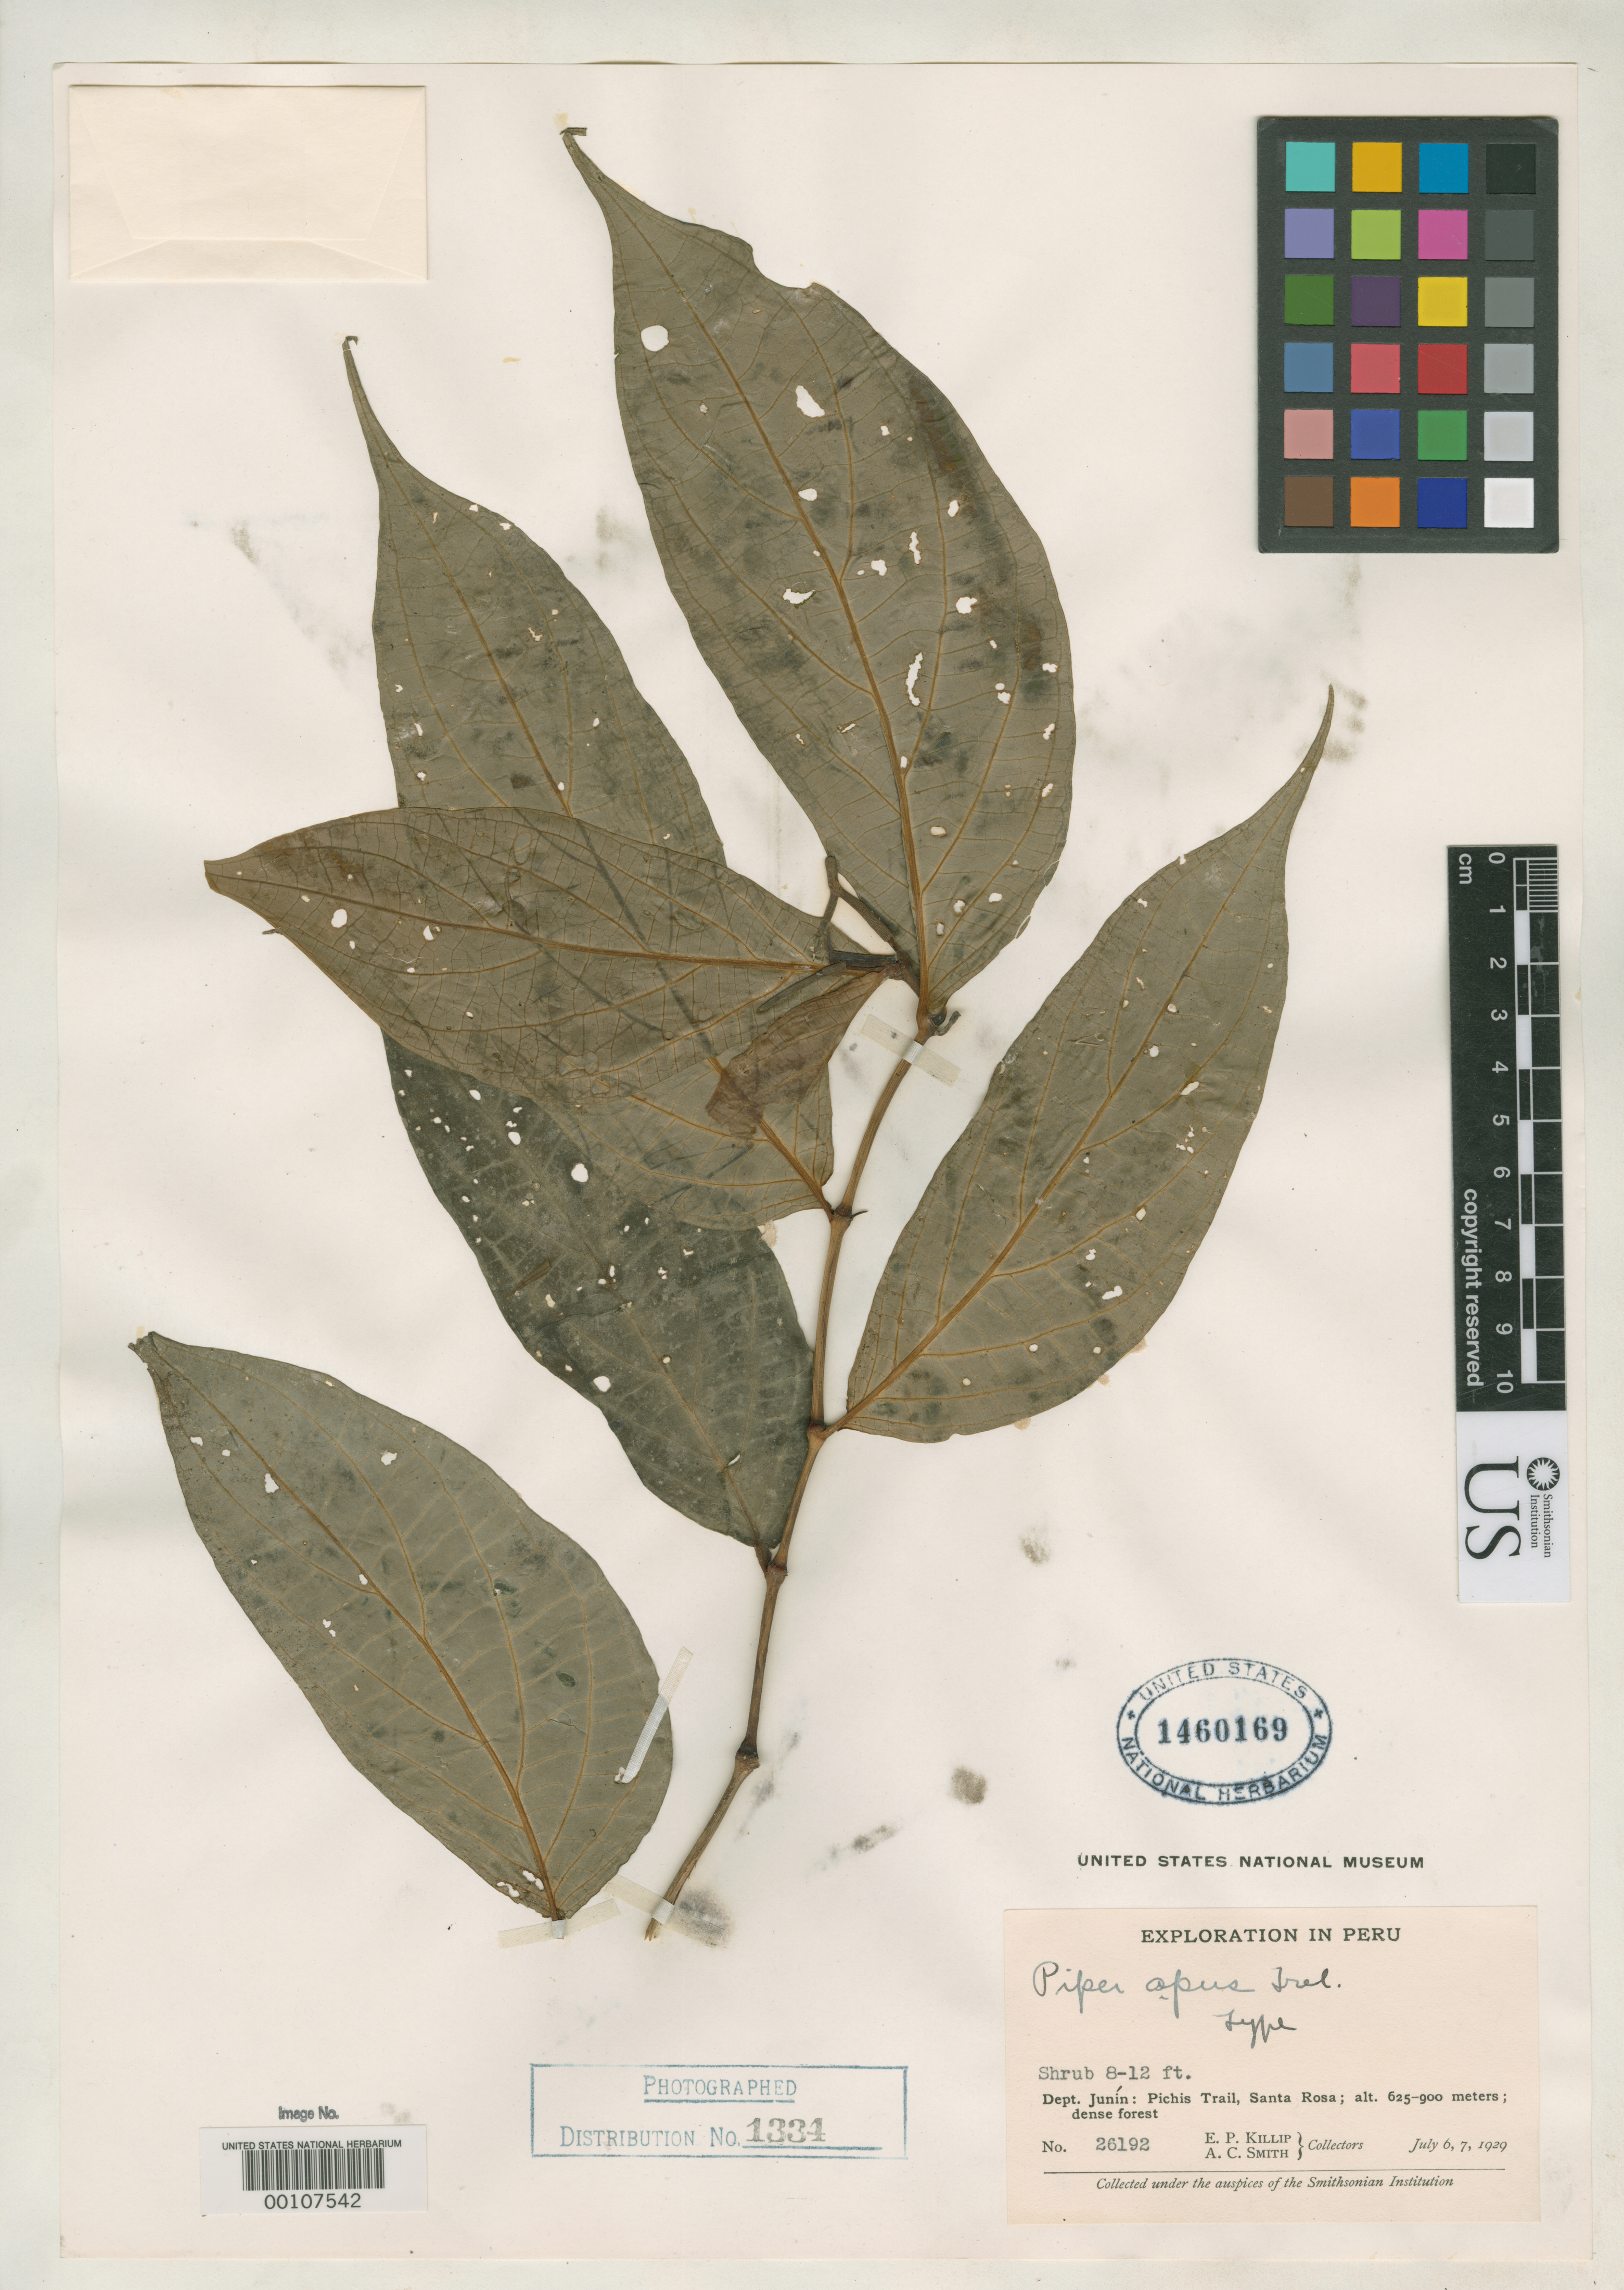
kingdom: Plantae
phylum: Tracheophyta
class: Magnoliopsida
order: Piperales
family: Piperaceae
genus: Piper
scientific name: Piper apus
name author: Trel. in J.F. Macbr.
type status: Holotype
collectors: E. P. Killip & A. C. Smith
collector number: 26192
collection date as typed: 06 Jul 1929 to 07 Jul 1929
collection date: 1929-07-06/1929-07-07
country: Peru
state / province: Junín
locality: Pichis Trail, Santa Rosa.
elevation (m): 625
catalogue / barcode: US 1460169